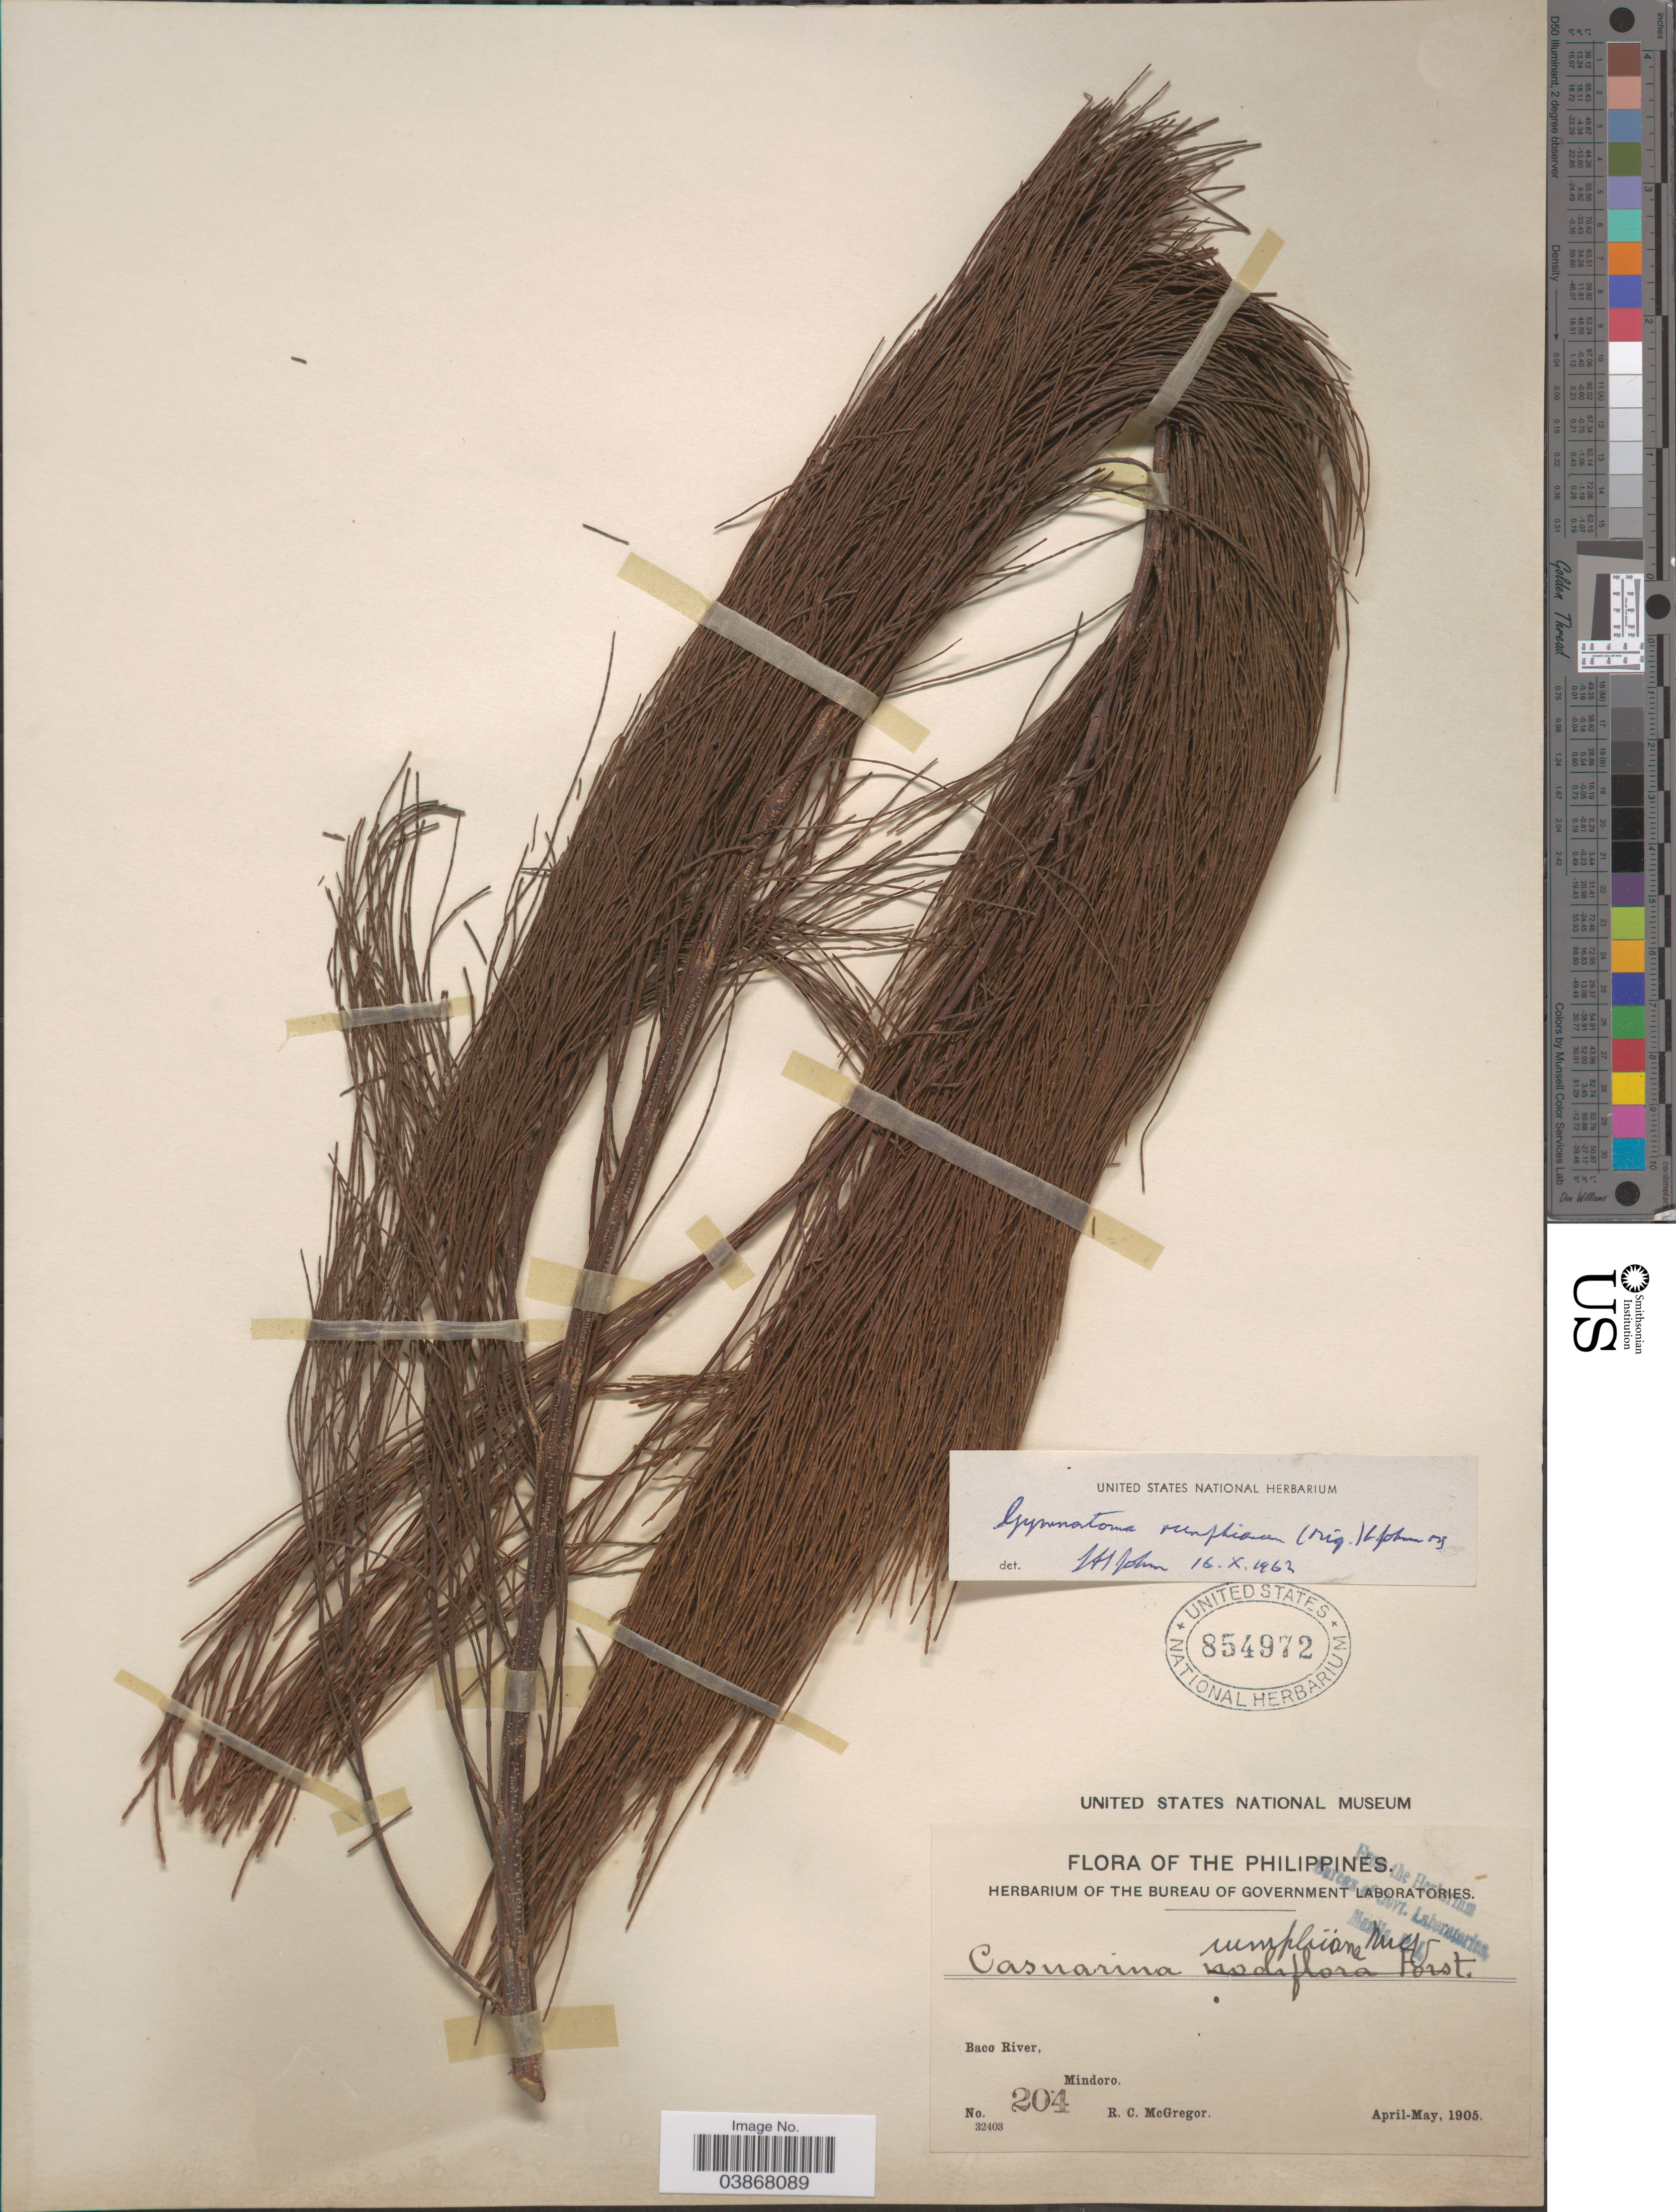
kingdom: Plantae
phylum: Tracheophyta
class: Magnoliopsida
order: Fagales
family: Casuarinaceae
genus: Gymnostoma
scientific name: Gymnostoma rumphianum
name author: (Miq.) L.A.S. Johnson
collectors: R. C. McGregor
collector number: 204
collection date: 1905-04/1905-05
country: Philippines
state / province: Mimaropa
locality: Baco River, Mindoro.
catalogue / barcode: US 854972